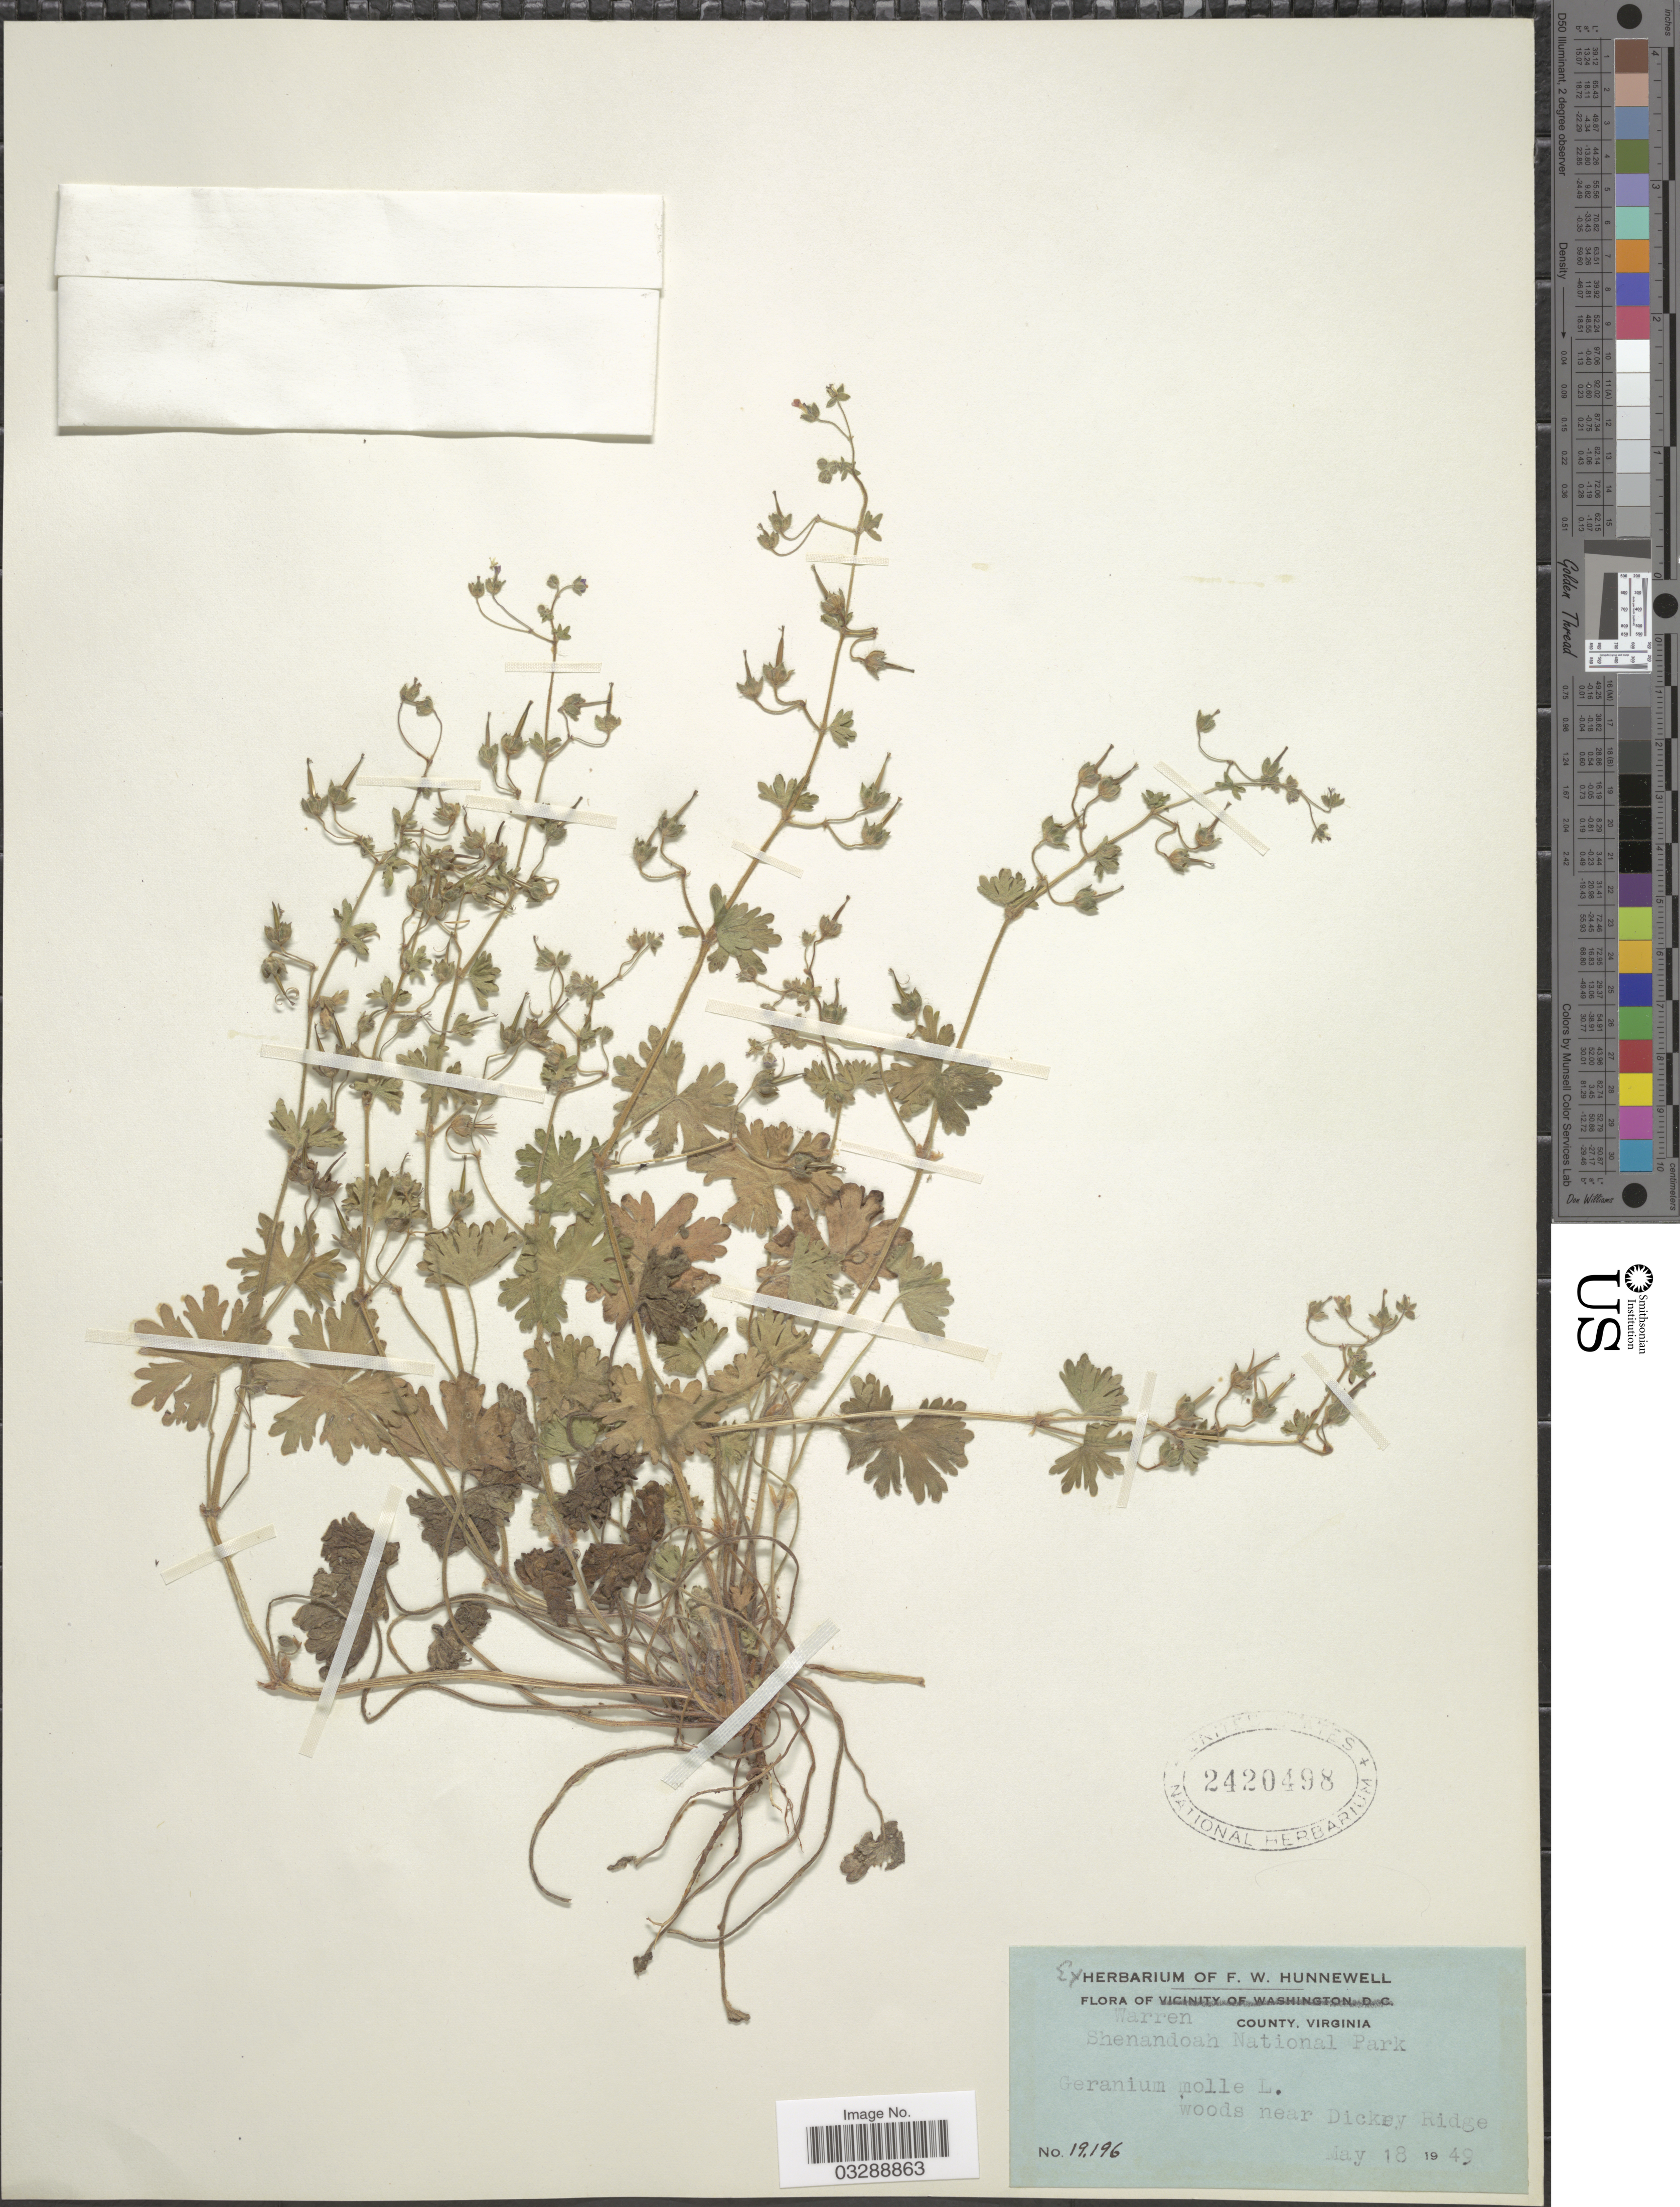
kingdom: Plantae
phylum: Tracheophyta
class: Magnoliopsida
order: Geraniales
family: Geraniaceae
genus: Geranium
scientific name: Geranium molle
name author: L.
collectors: ex herb. F. W. Hunnewell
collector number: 19196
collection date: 1949-05-18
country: United States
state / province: Virginia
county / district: Warren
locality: Warren County. Shenandoah National Park. Woods near Dickey Ridge.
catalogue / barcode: US 2420498